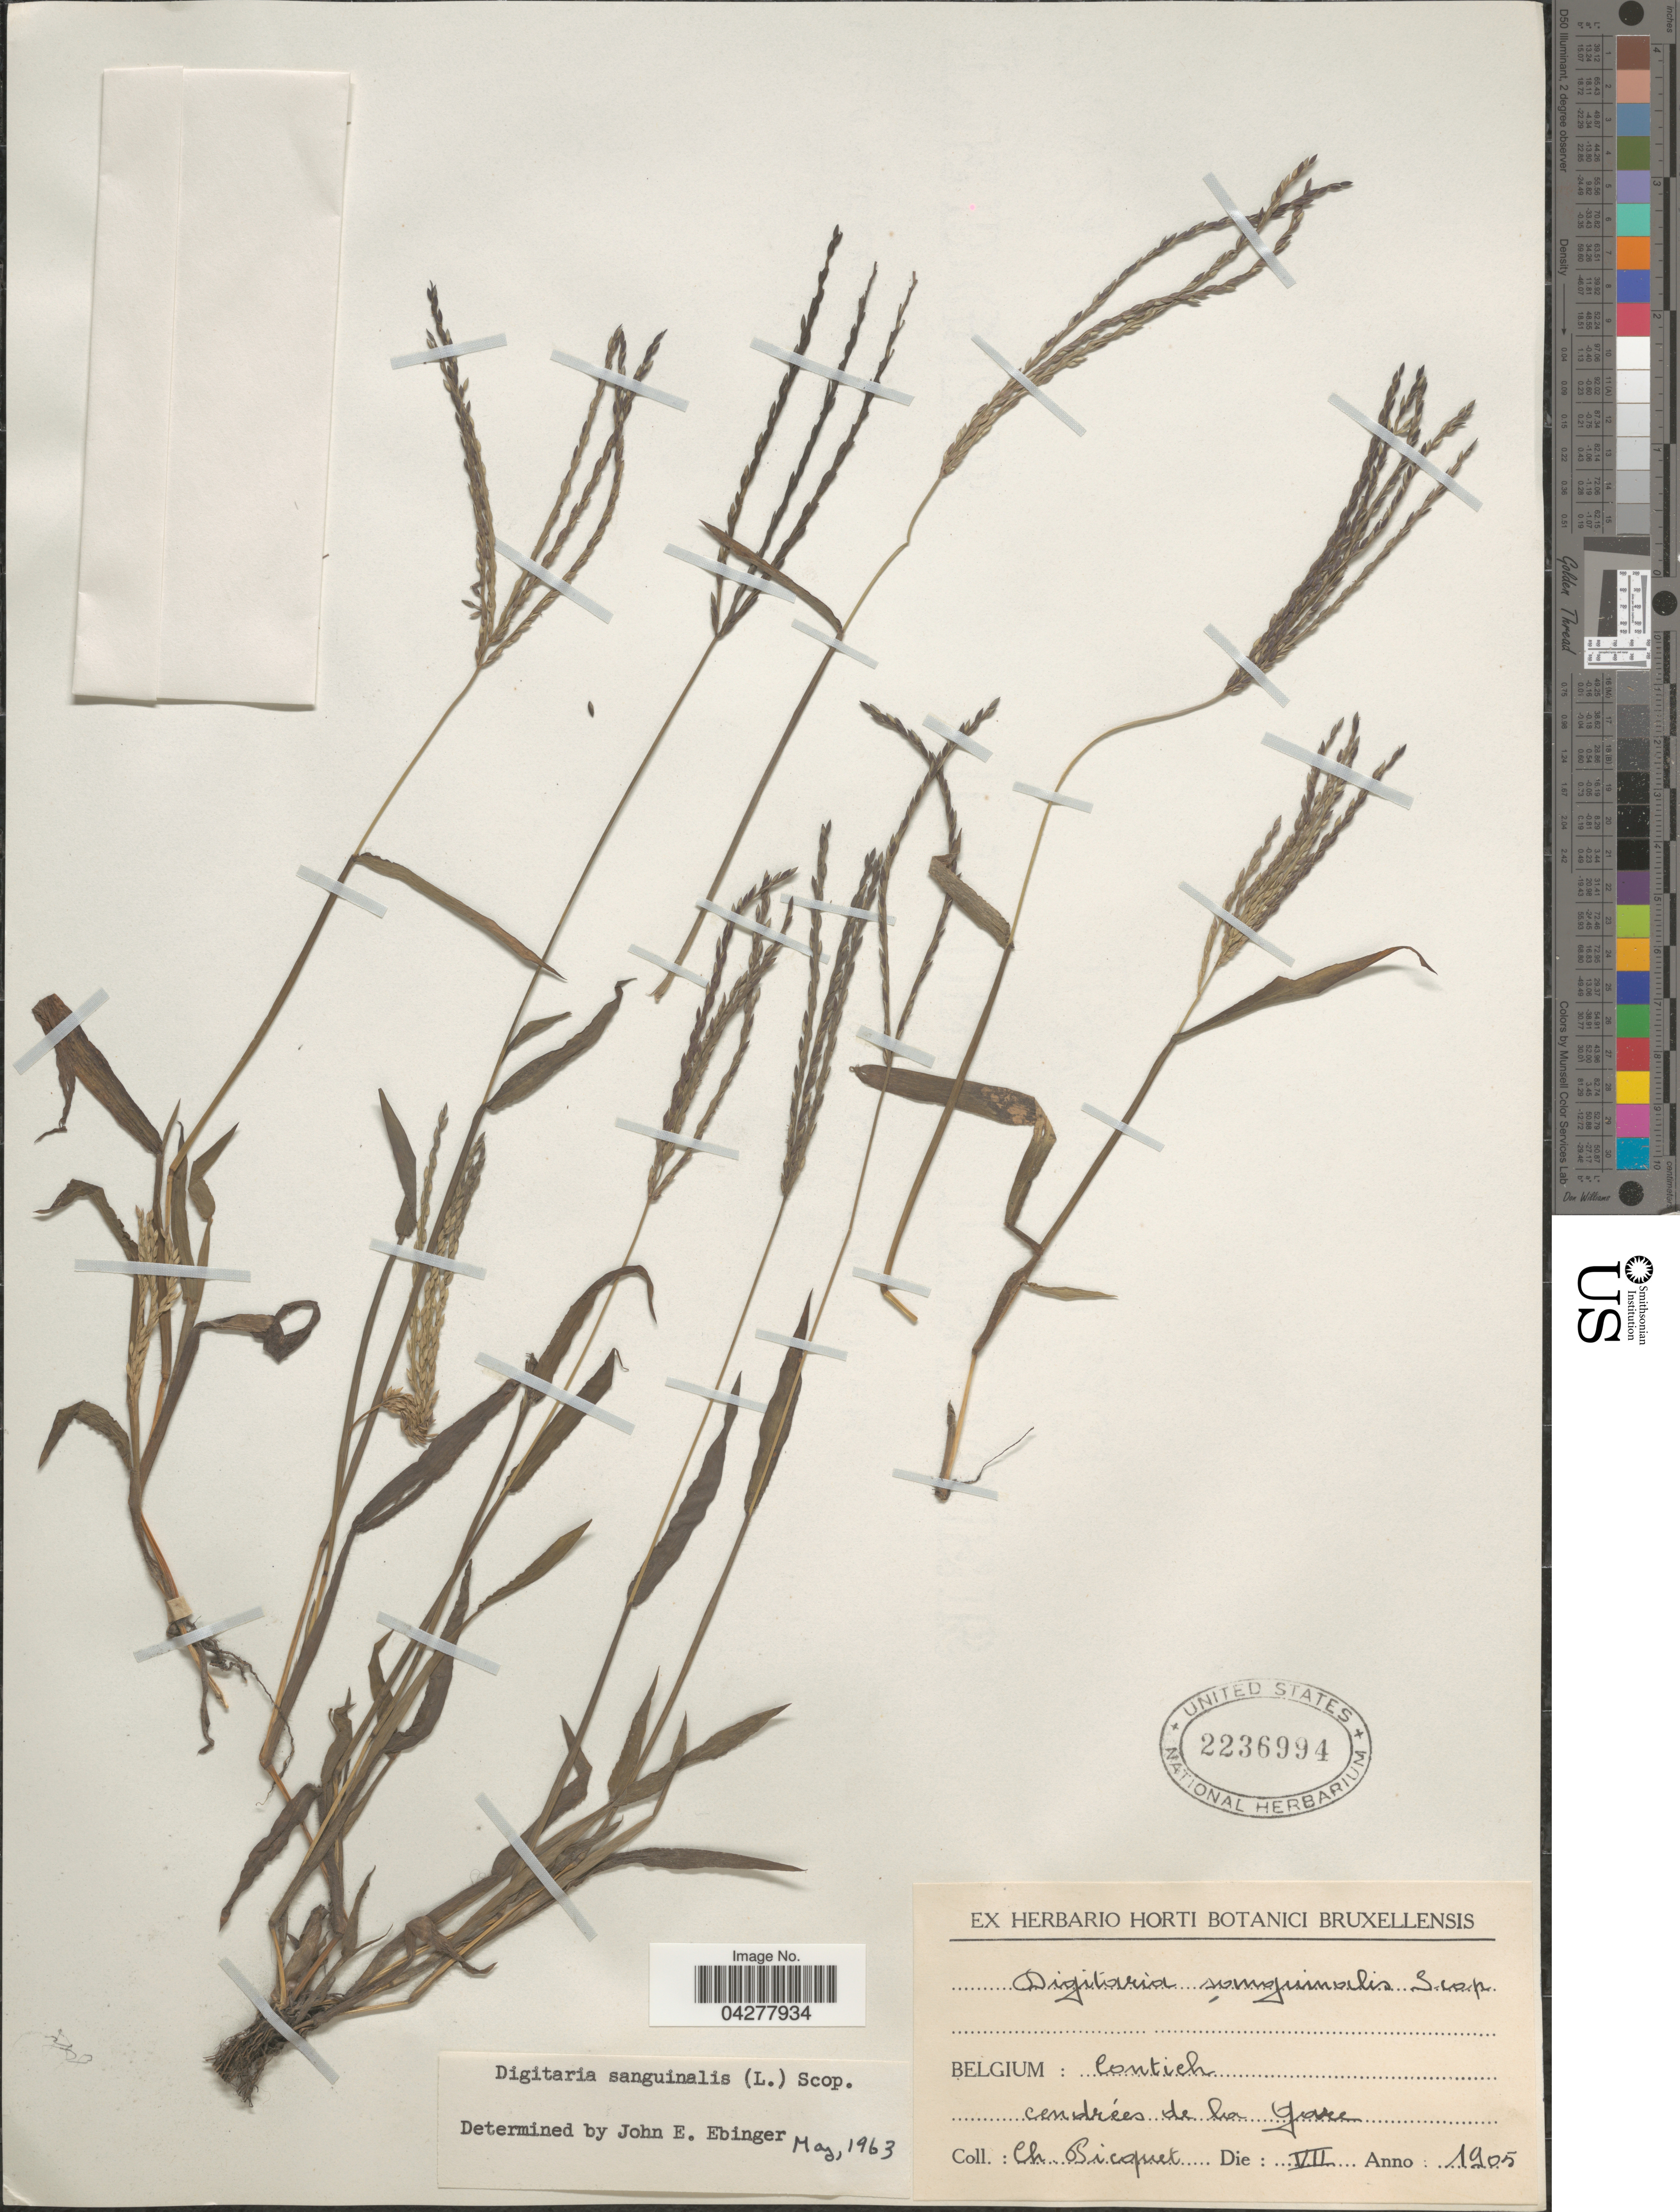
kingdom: Plantae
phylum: Tracheophyta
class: Liliopsida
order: Poales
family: Poaceae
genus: Digitaria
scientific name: Digitaria sanguinalis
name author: (L.) Scop.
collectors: C. Picquet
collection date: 1905-07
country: Belgium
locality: Contieh. Cendrées de la Gare.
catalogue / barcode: US 2236994